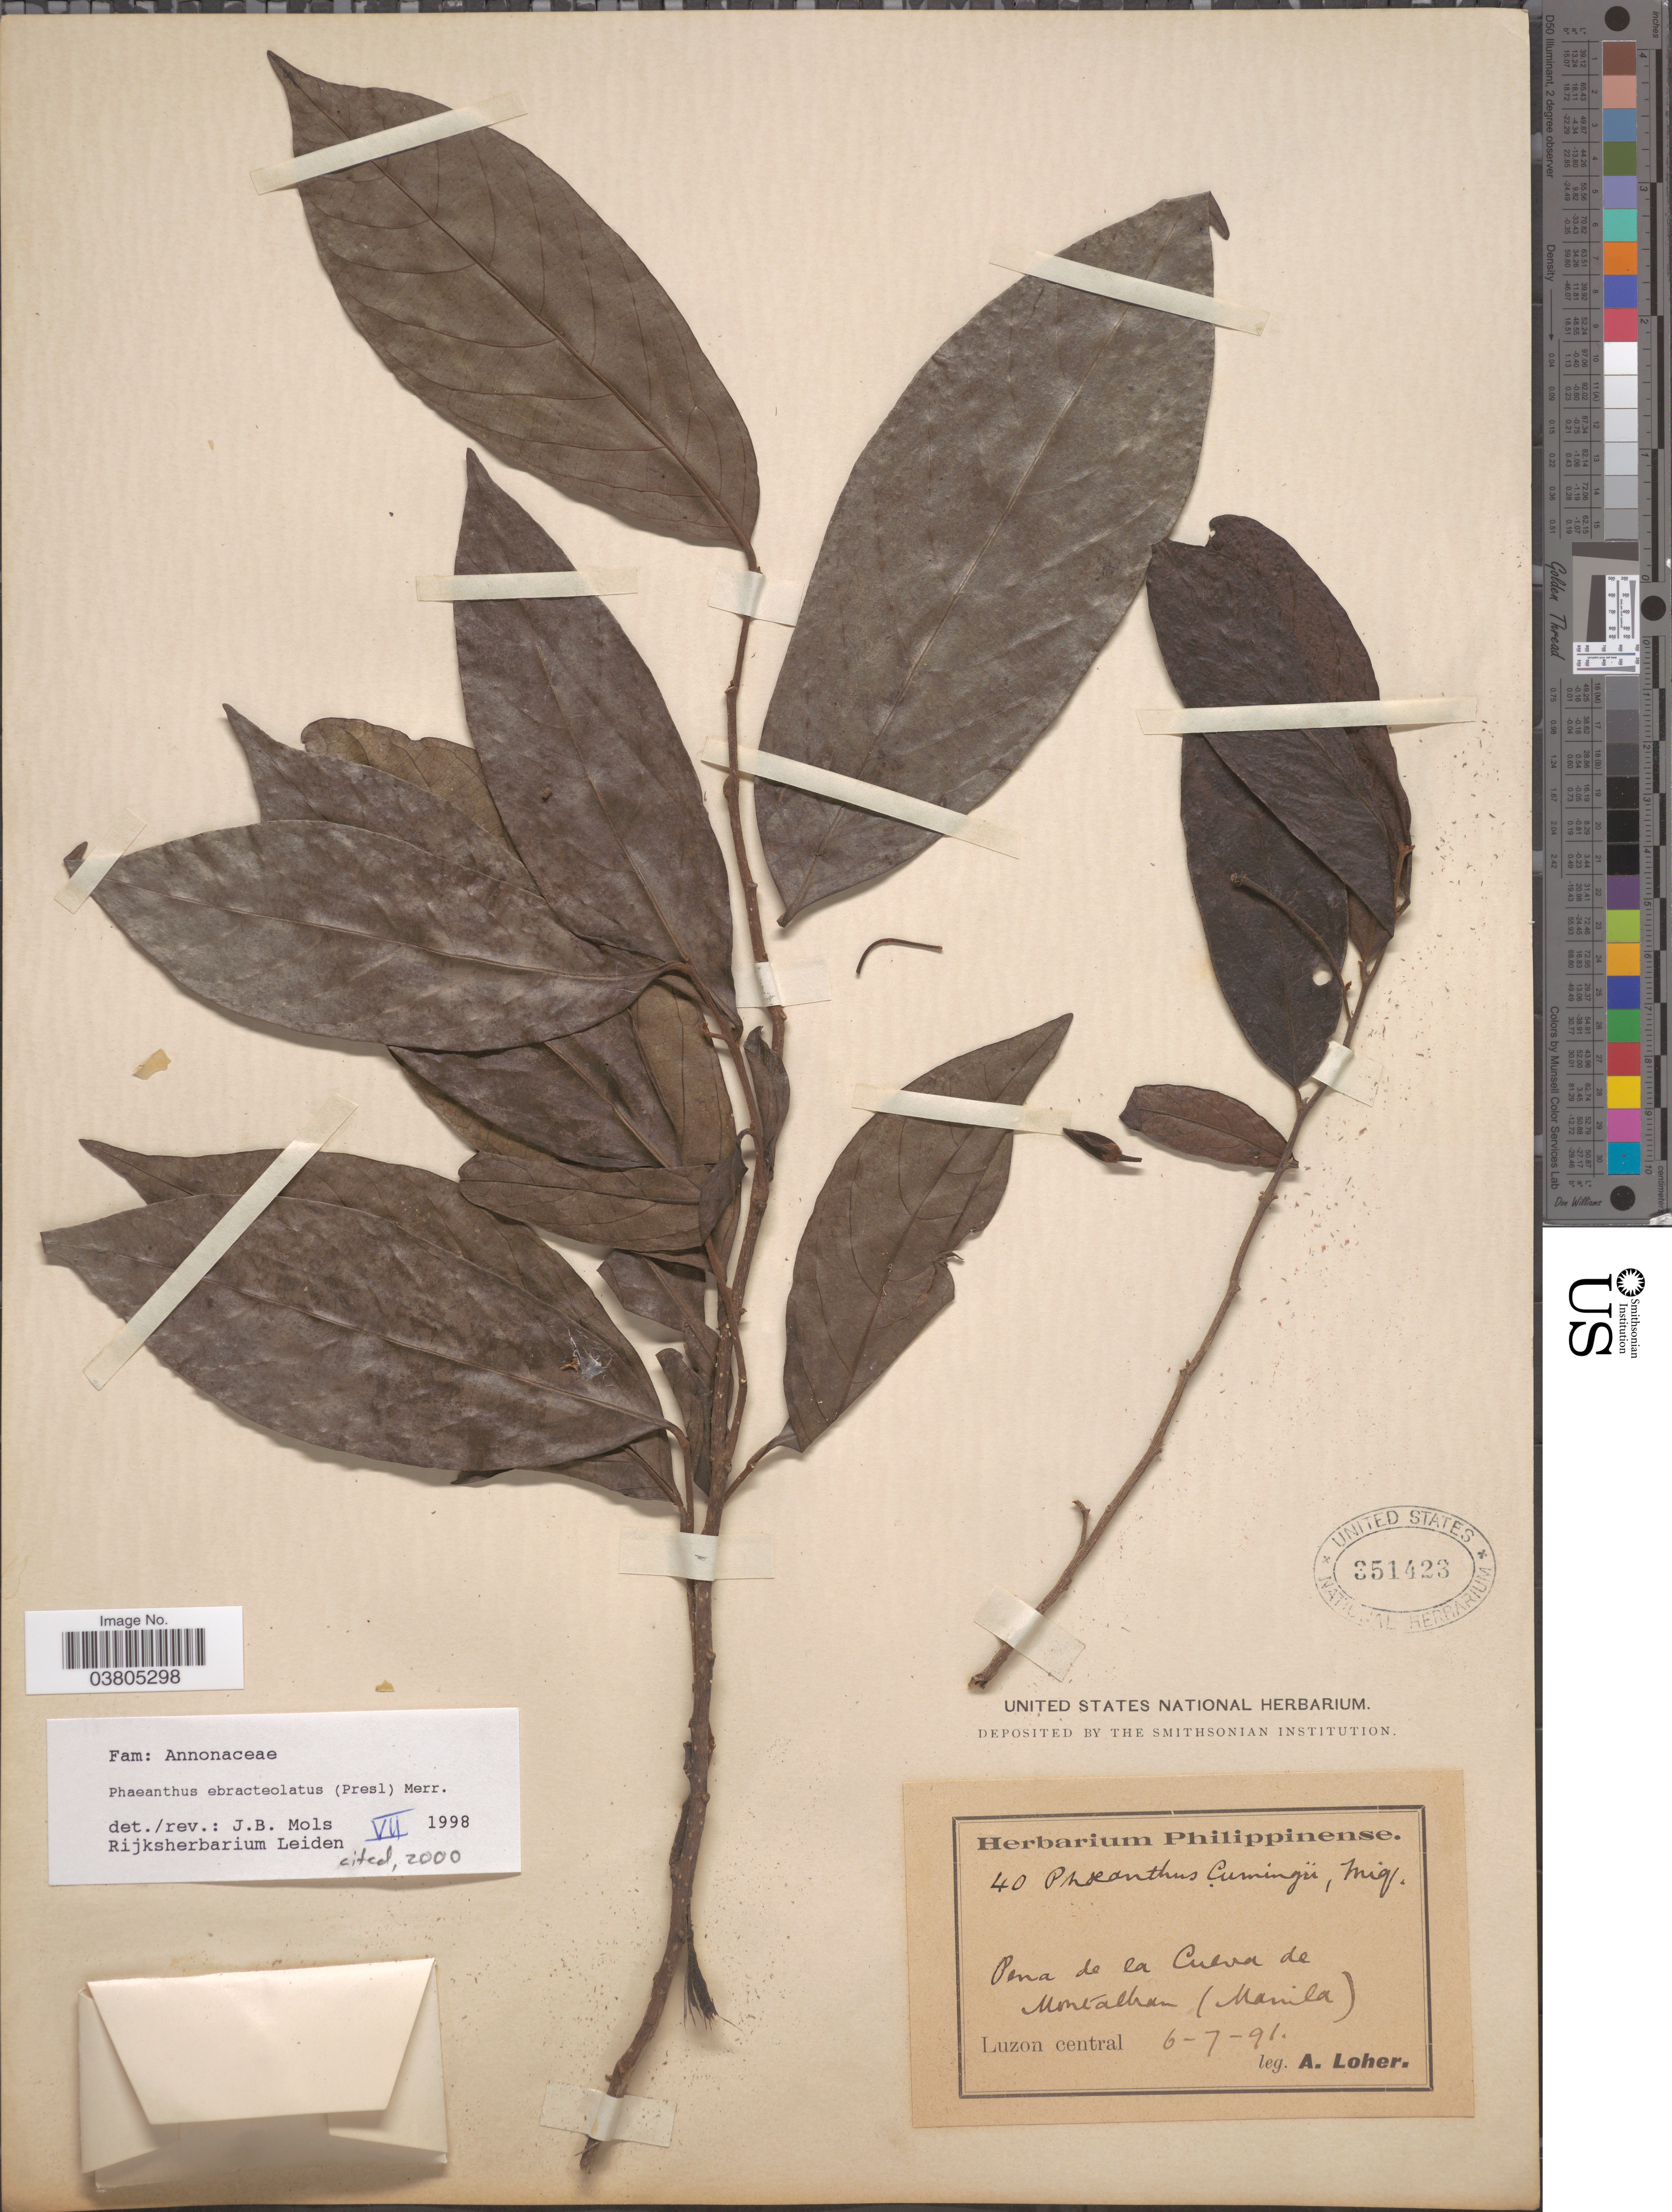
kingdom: Plantae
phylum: Tracheophyta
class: Magnoliopsida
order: Magnoliales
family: Annonaceae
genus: Phaeanthus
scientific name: Phaeanthus ebracteolatus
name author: (C. Presl) Merr.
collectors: A. Loher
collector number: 40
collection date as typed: Transcribed d/m/y: 6/7/91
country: Philippines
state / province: Central Luzon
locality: Pena de la Cueva de Montalban (Manila). Luzon central.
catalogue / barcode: US 351423